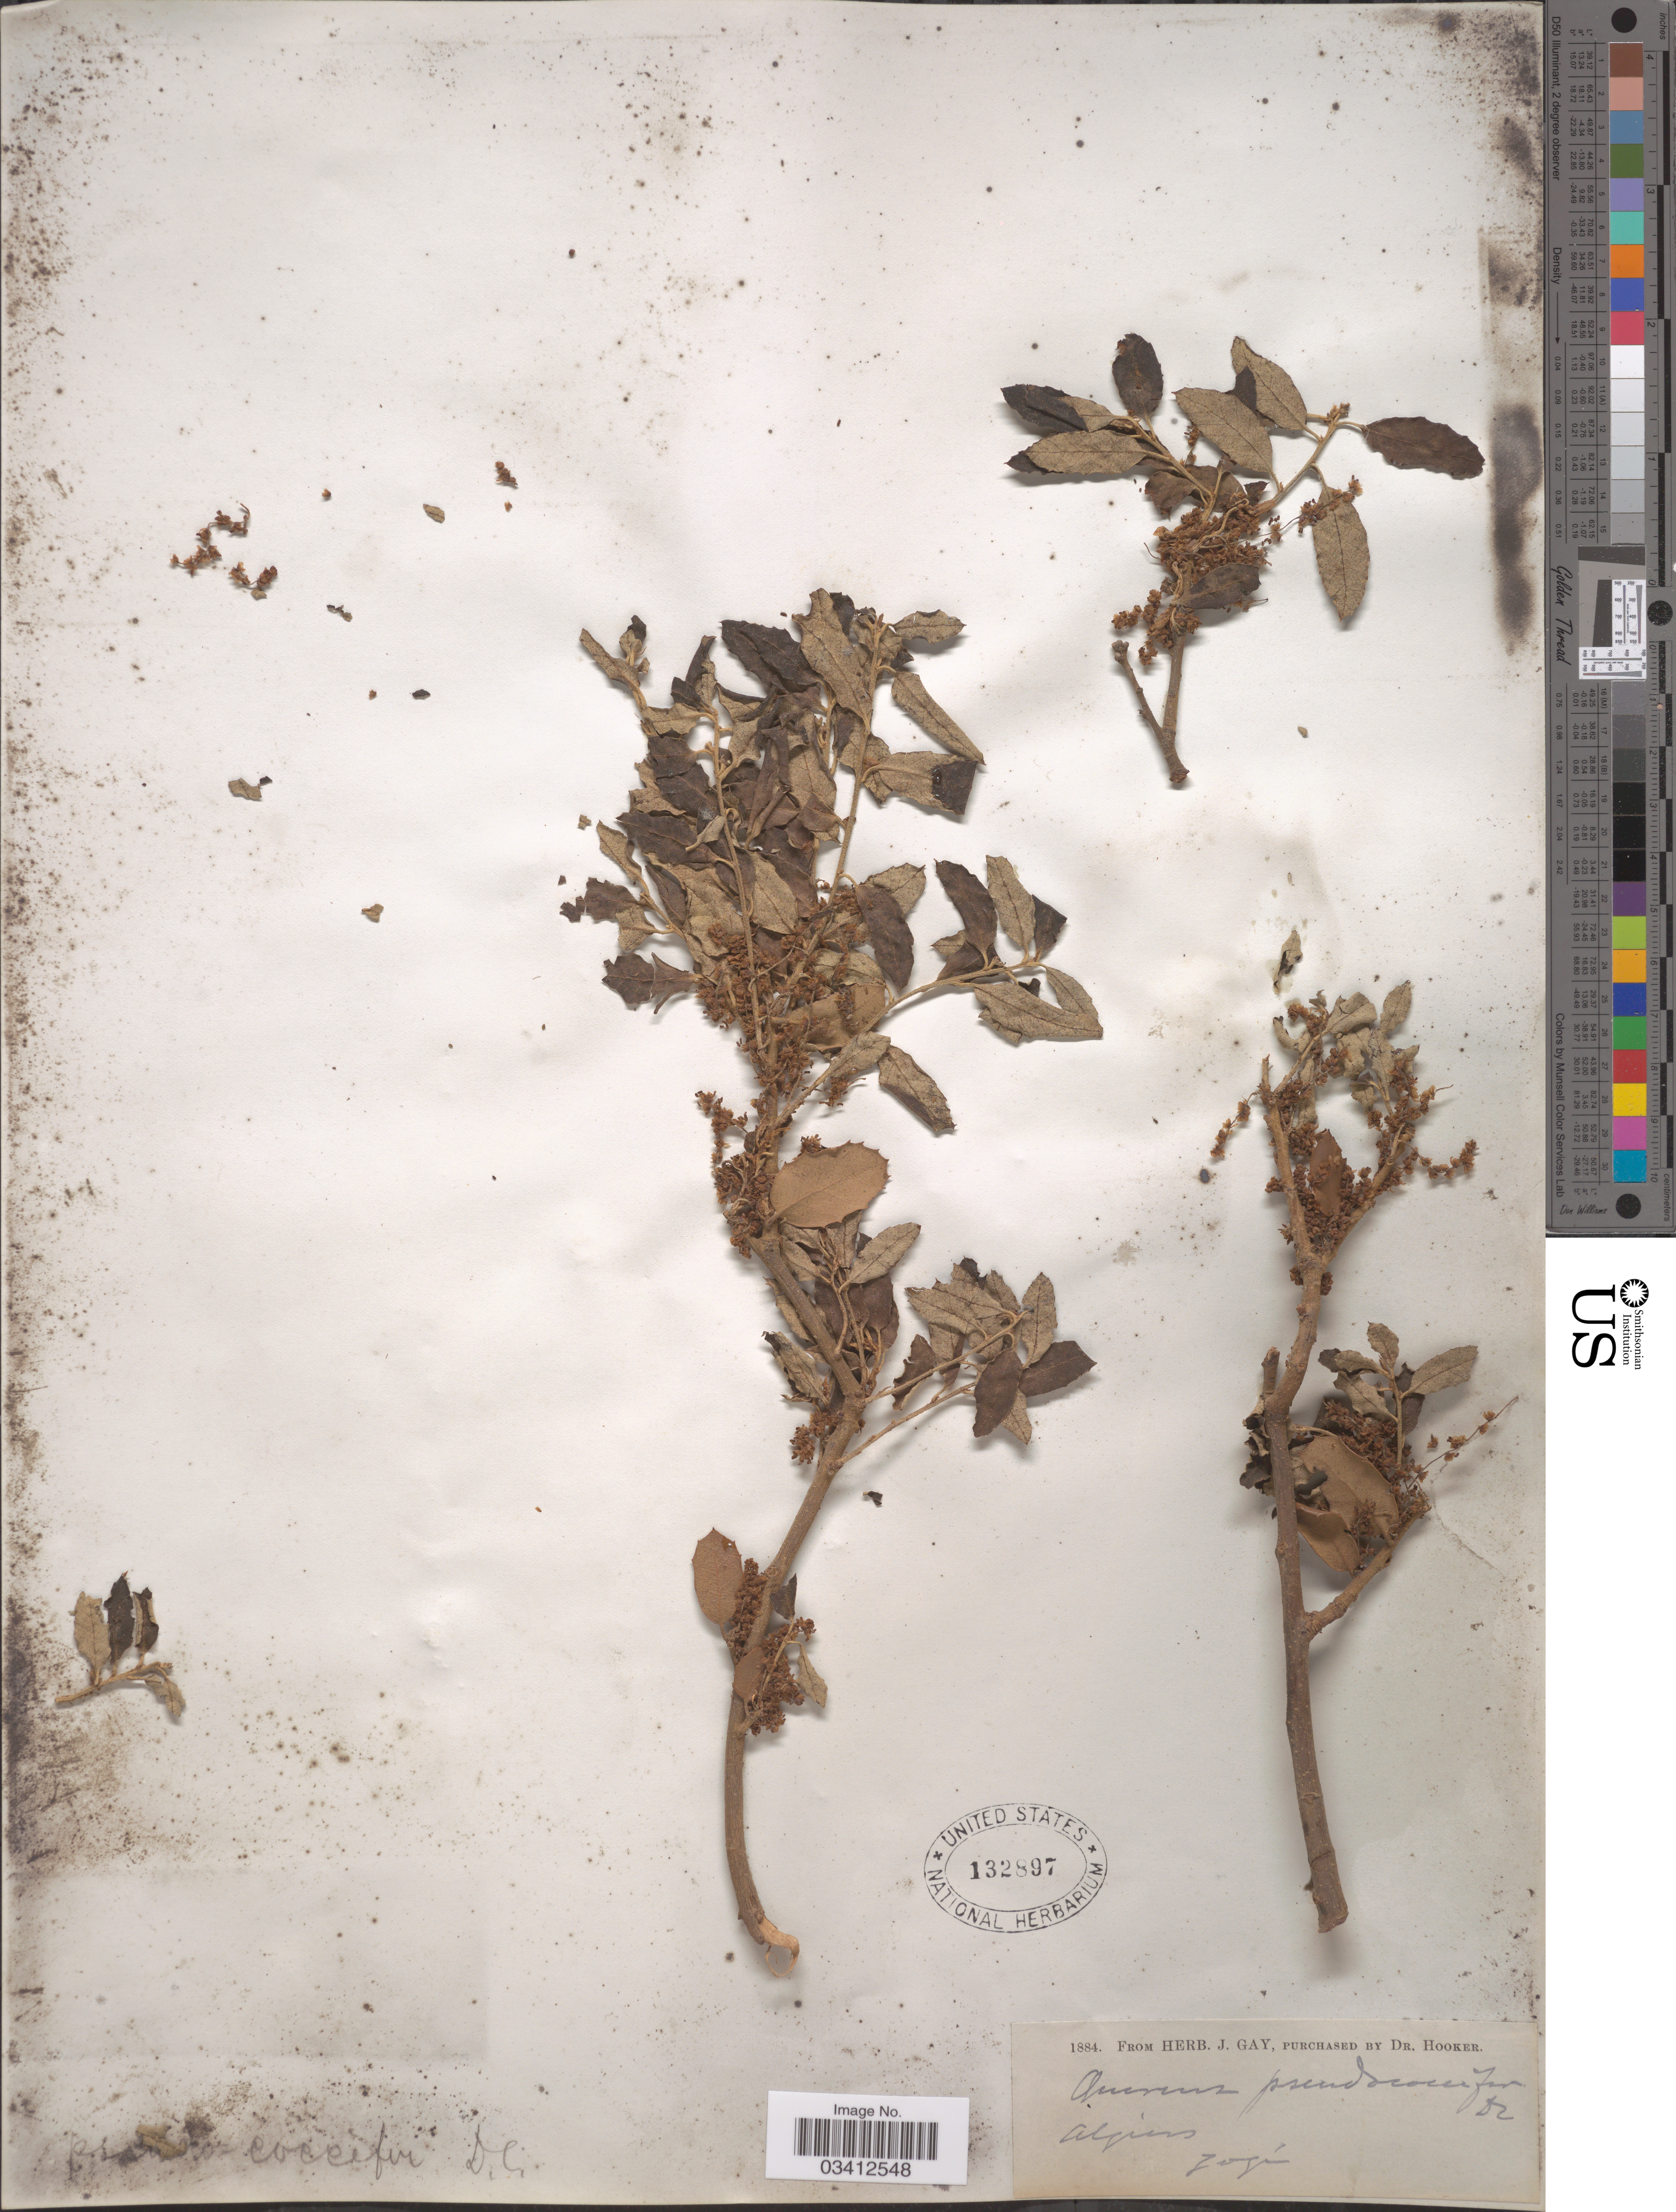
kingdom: Plantae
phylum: Tracheophyta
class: Magnoliopsida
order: Fagales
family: Fagaceae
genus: Quercus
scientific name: Quercus pseudococcifera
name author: Desf.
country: Algeria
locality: Algiers.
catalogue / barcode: US 132897